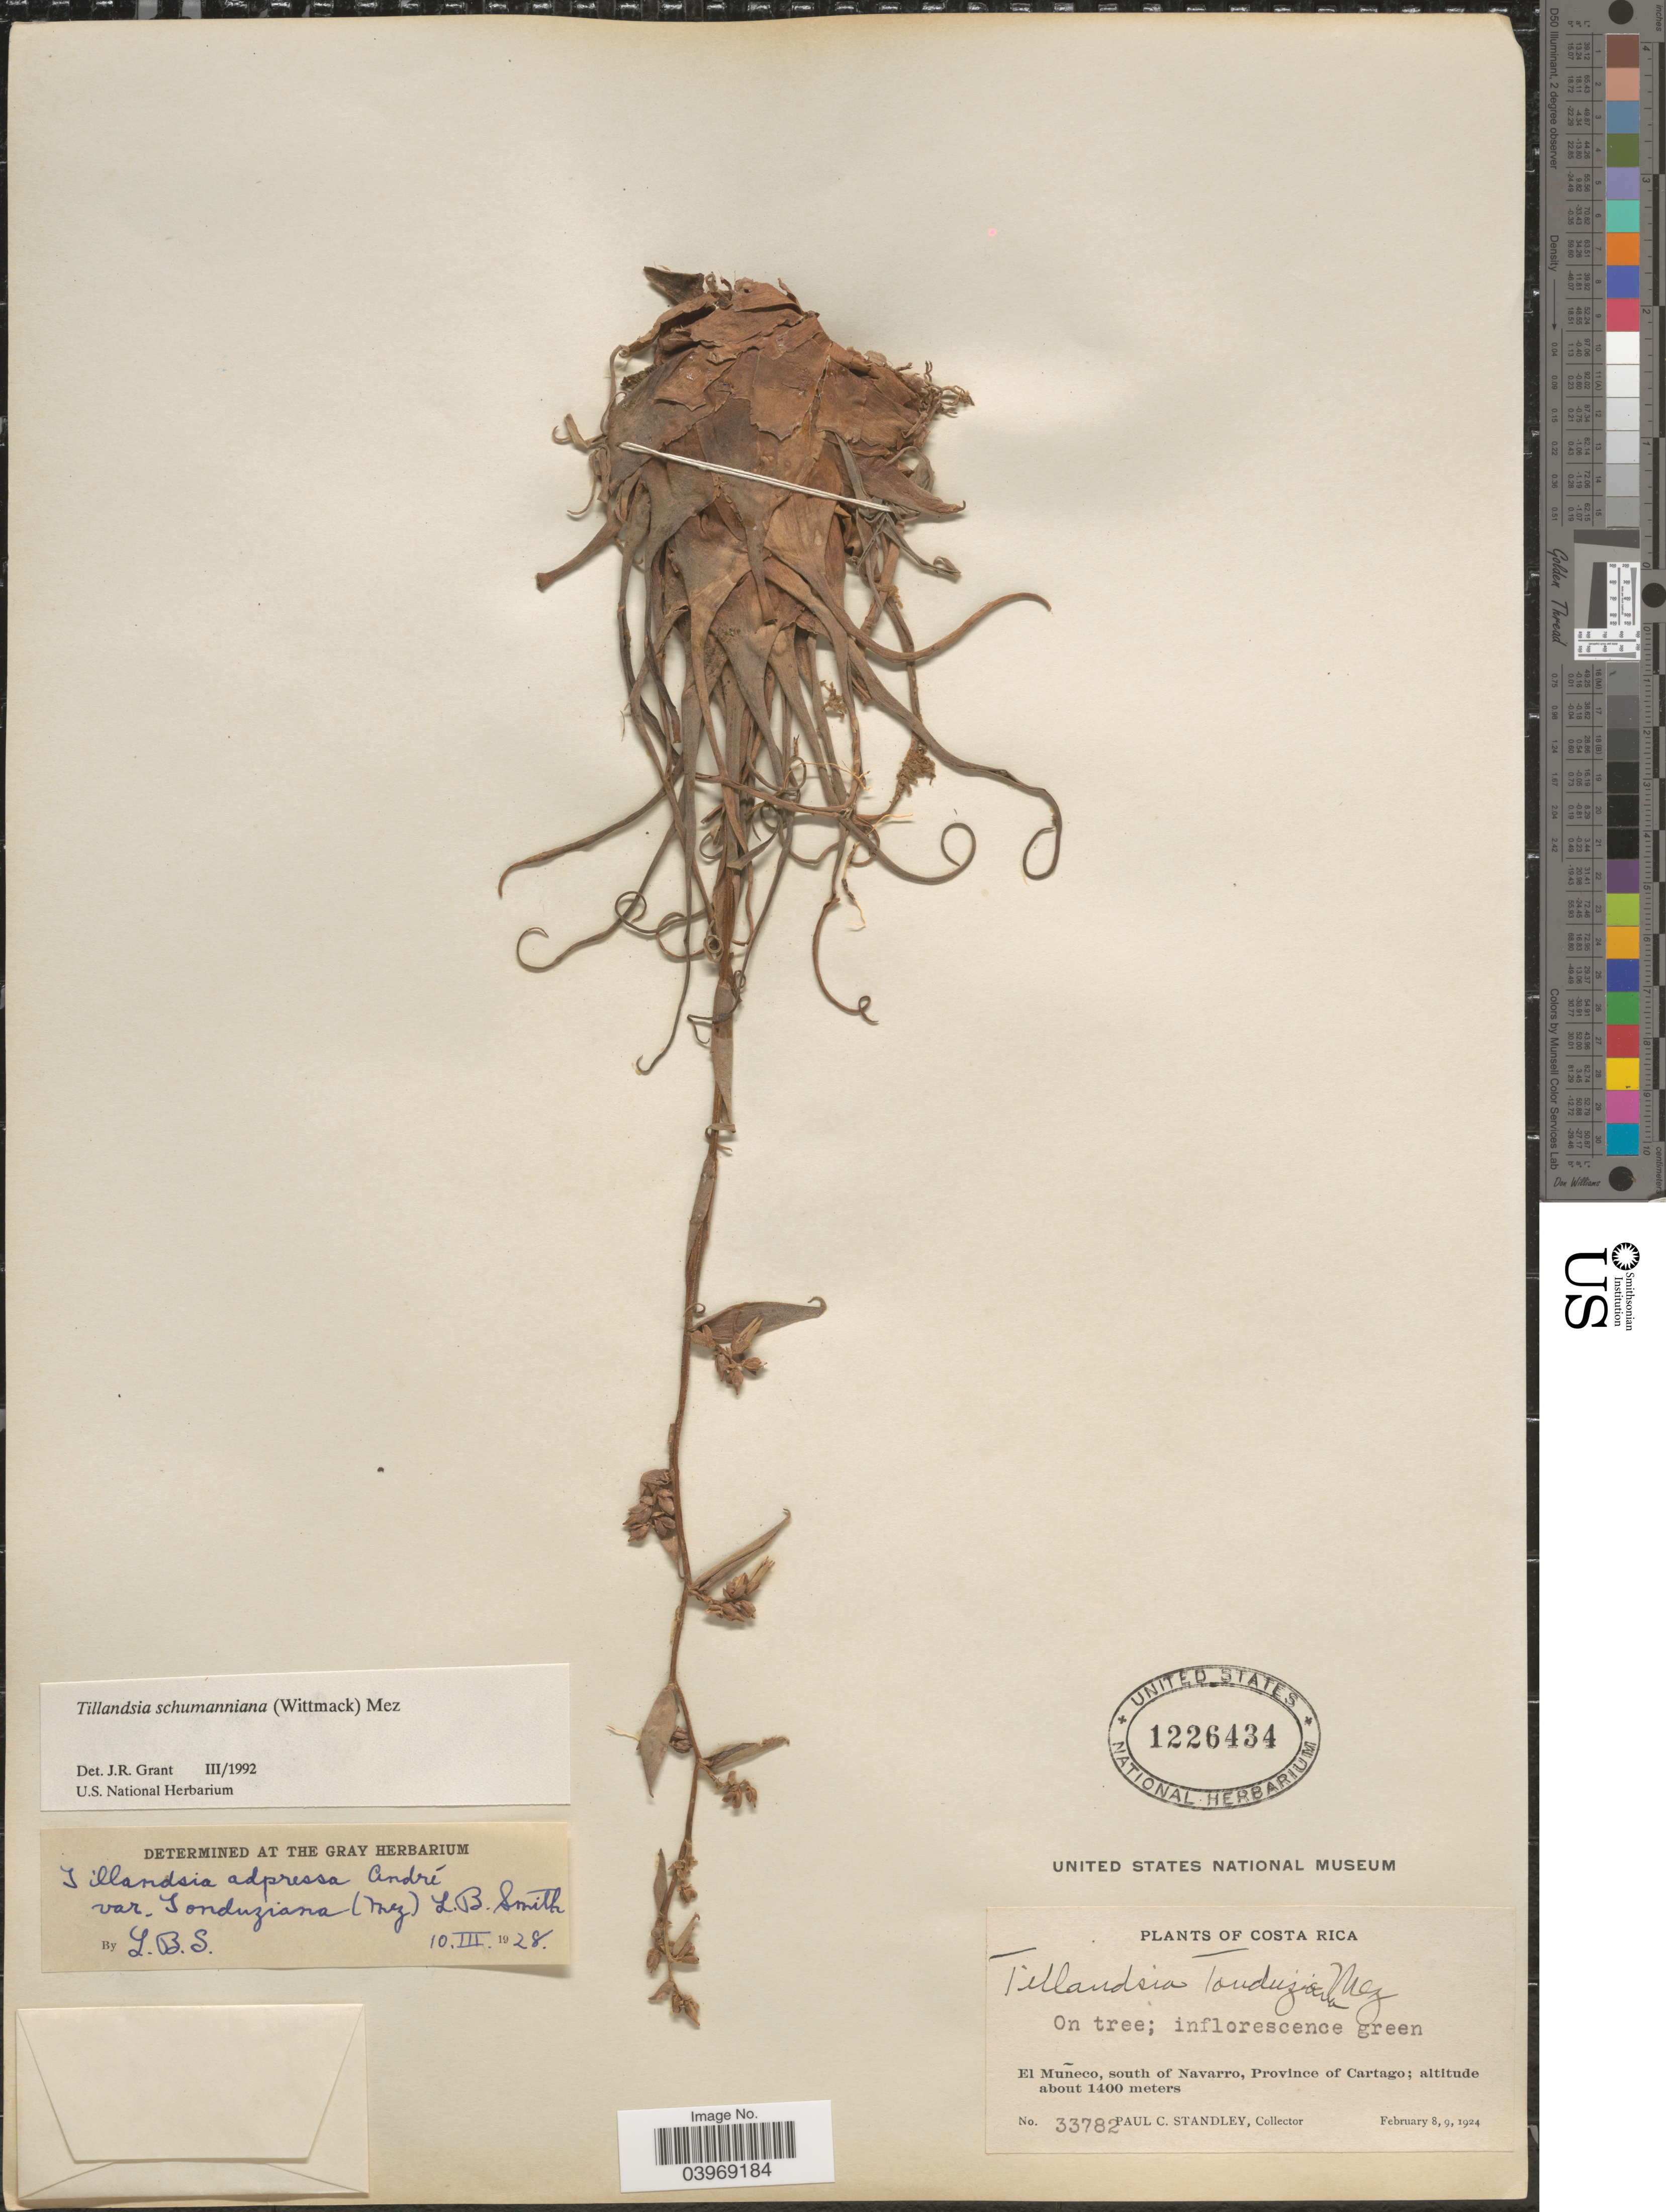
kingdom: Plantae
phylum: Tracheophyta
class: Liliopsida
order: Poales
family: Bromeliaceae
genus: Racinaea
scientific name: Racinaea schumanniana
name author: (Wittm.) J.R. Grant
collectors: P. C. Standley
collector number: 33782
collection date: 1924-02-08/1924-02-09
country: Costa Rica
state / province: Cartago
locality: El Muñeco, south of Navarro.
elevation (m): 1400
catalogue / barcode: US 1226434